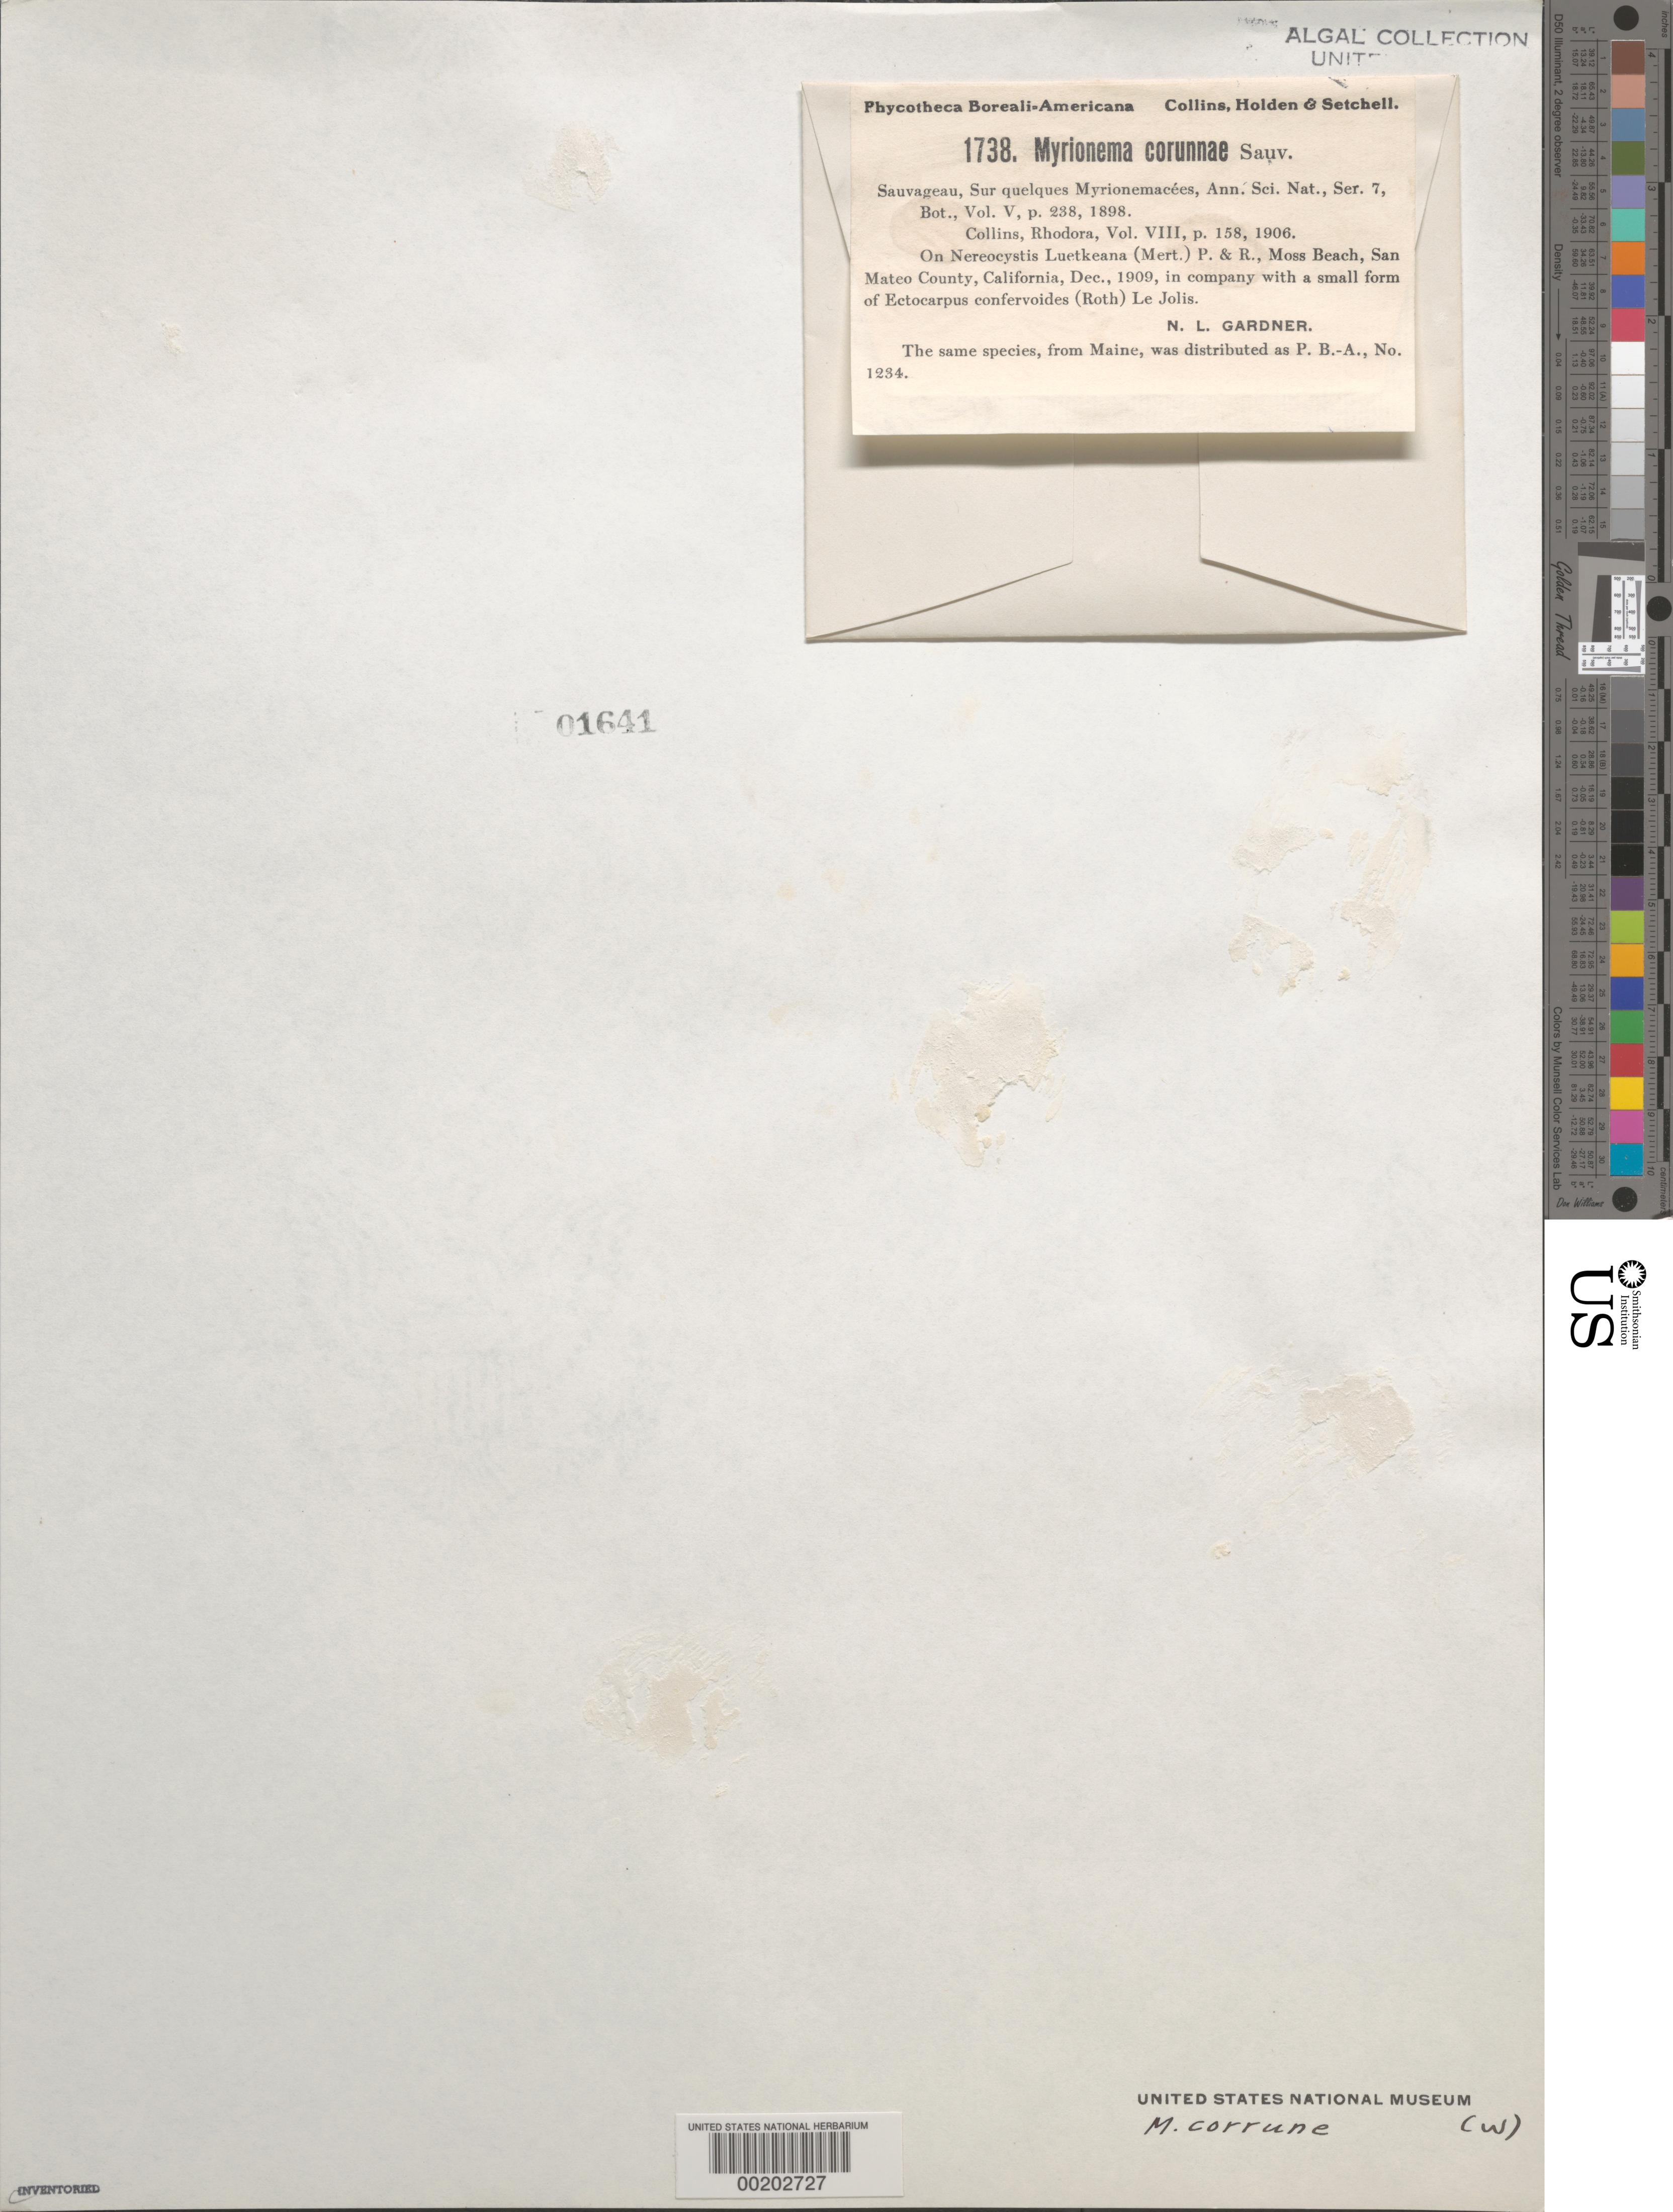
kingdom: Chromista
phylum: Ochrophyta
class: Phaeophyceae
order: Ectocarpales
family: Chordariaceae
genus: Myrionema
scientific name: Myrionema corunnae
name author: Sauv.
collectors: N. Gardner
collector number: PB-A 1738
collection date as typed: Dec 1909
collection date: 1909-12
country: United States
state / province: California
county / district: San Mateo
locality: Moss Beach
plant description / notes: Collins, Holden & Setchell, Phycotheca Boreali-Americana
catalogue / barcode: US 1641